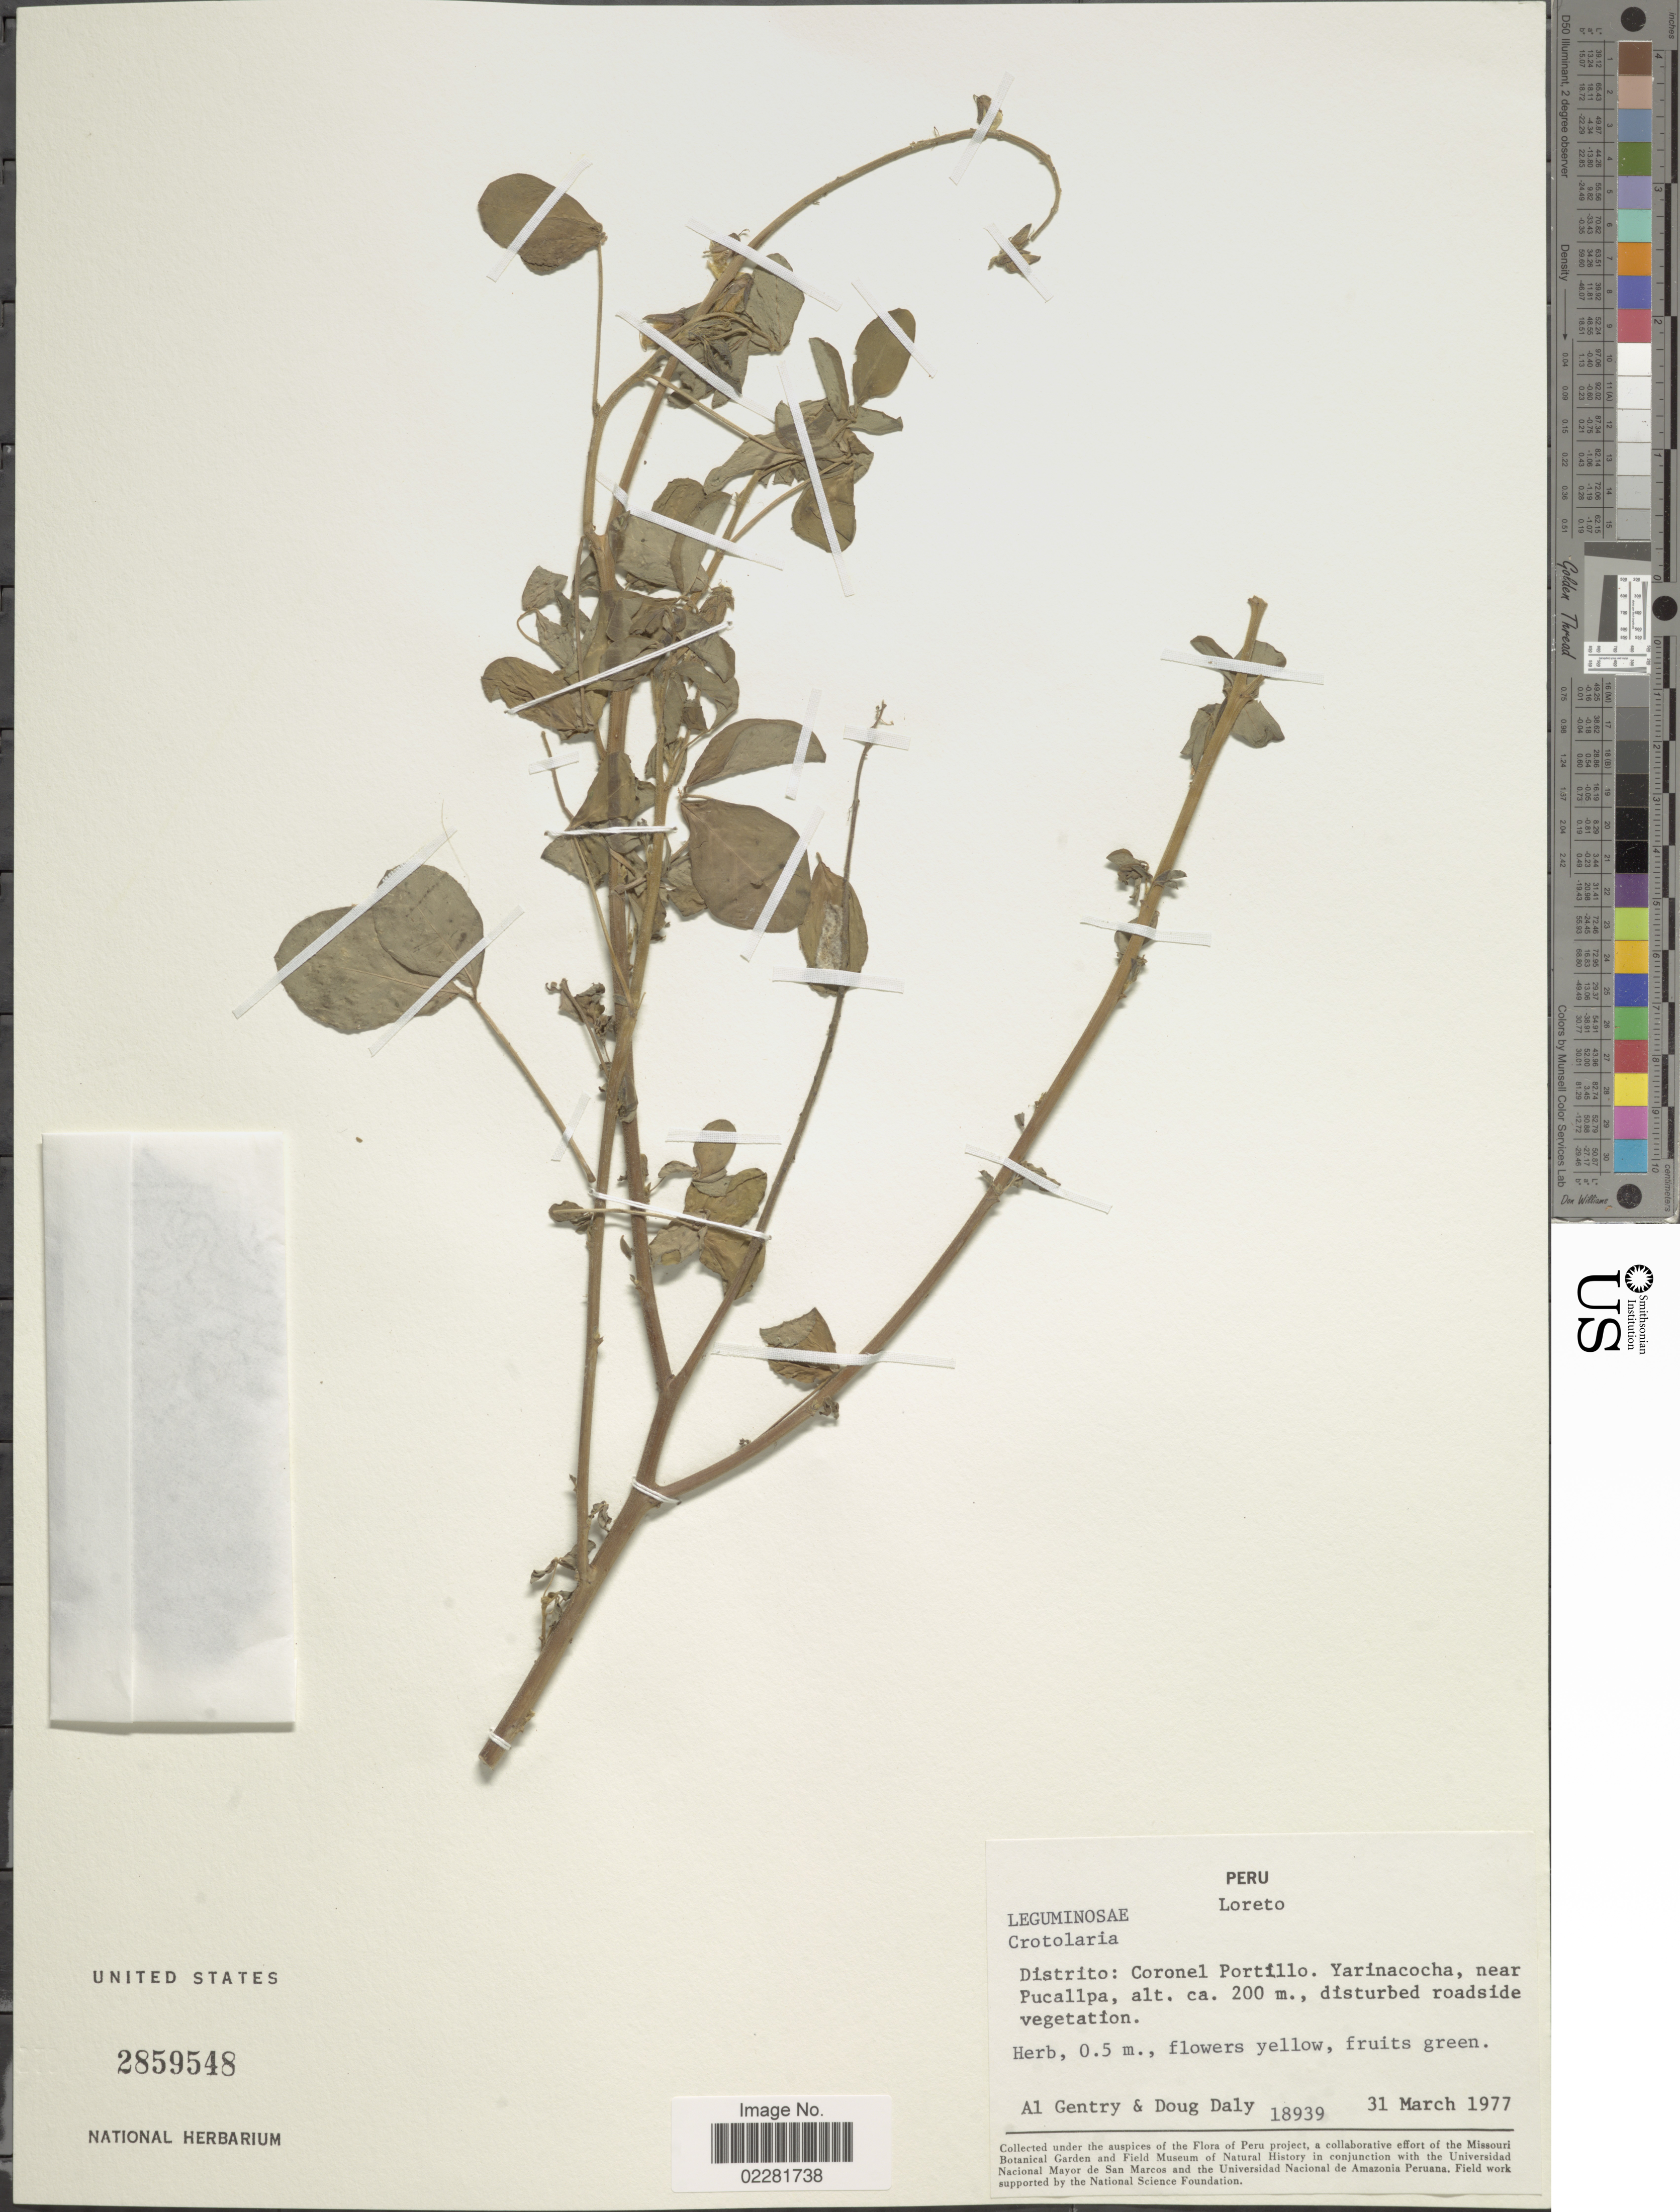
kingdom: Plantae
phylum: Tracheophyta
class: Magnoliopsida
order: Fabales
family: Fabaceae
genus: Crotalaria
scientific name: Crotalaria sp.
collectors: A. H. Gentry & D. C. Daly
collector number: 18939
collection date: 1977-03-31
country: Peru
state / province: Loreto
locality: Distrito Coronel Portillo, Yarinacocha, near Pucallpa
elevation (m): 200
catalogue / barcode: US 2859548